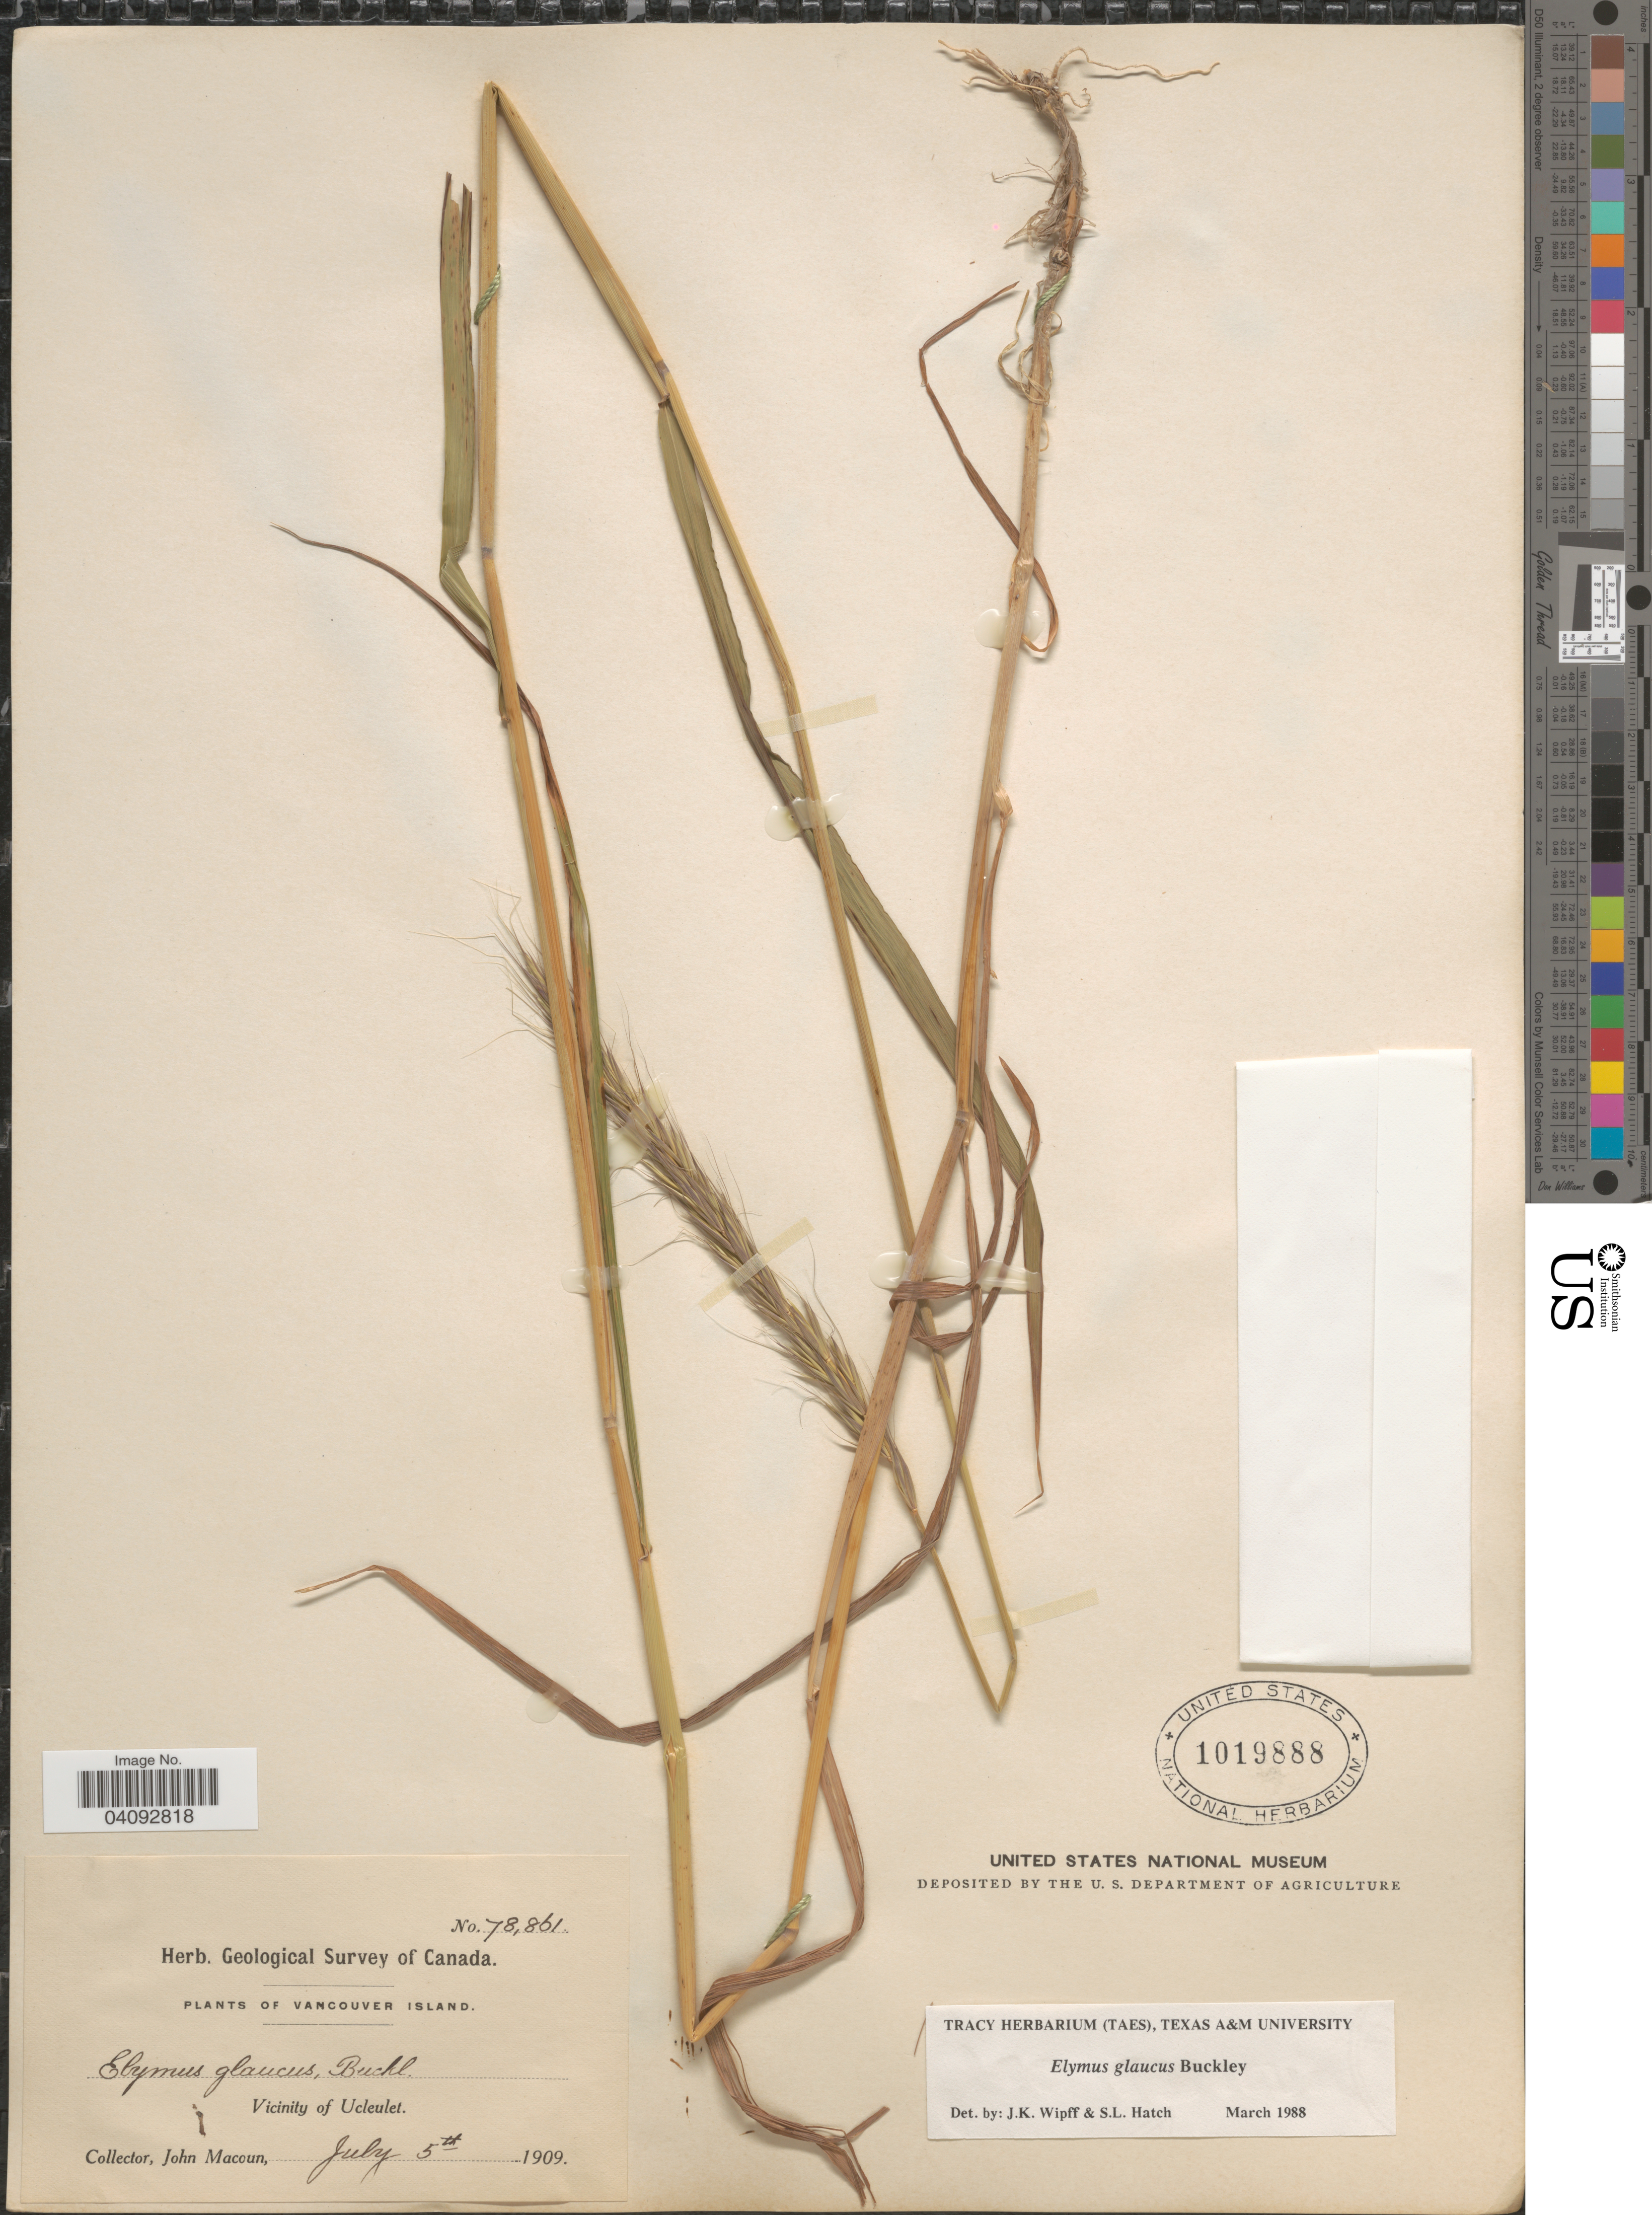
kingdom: Plantae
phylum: Tracheophyta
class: Liliopsida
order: Poales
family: Poaceae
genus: Elymus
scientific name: Elymus glaucus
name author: Buckley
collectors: J. Macoun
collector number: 78861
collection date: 1909-07-05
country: Canada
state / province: British Columbia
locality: Geological Survey of Canada. Vancouver Island. Vicinity of Ucleutel.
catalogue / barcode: US 1019888